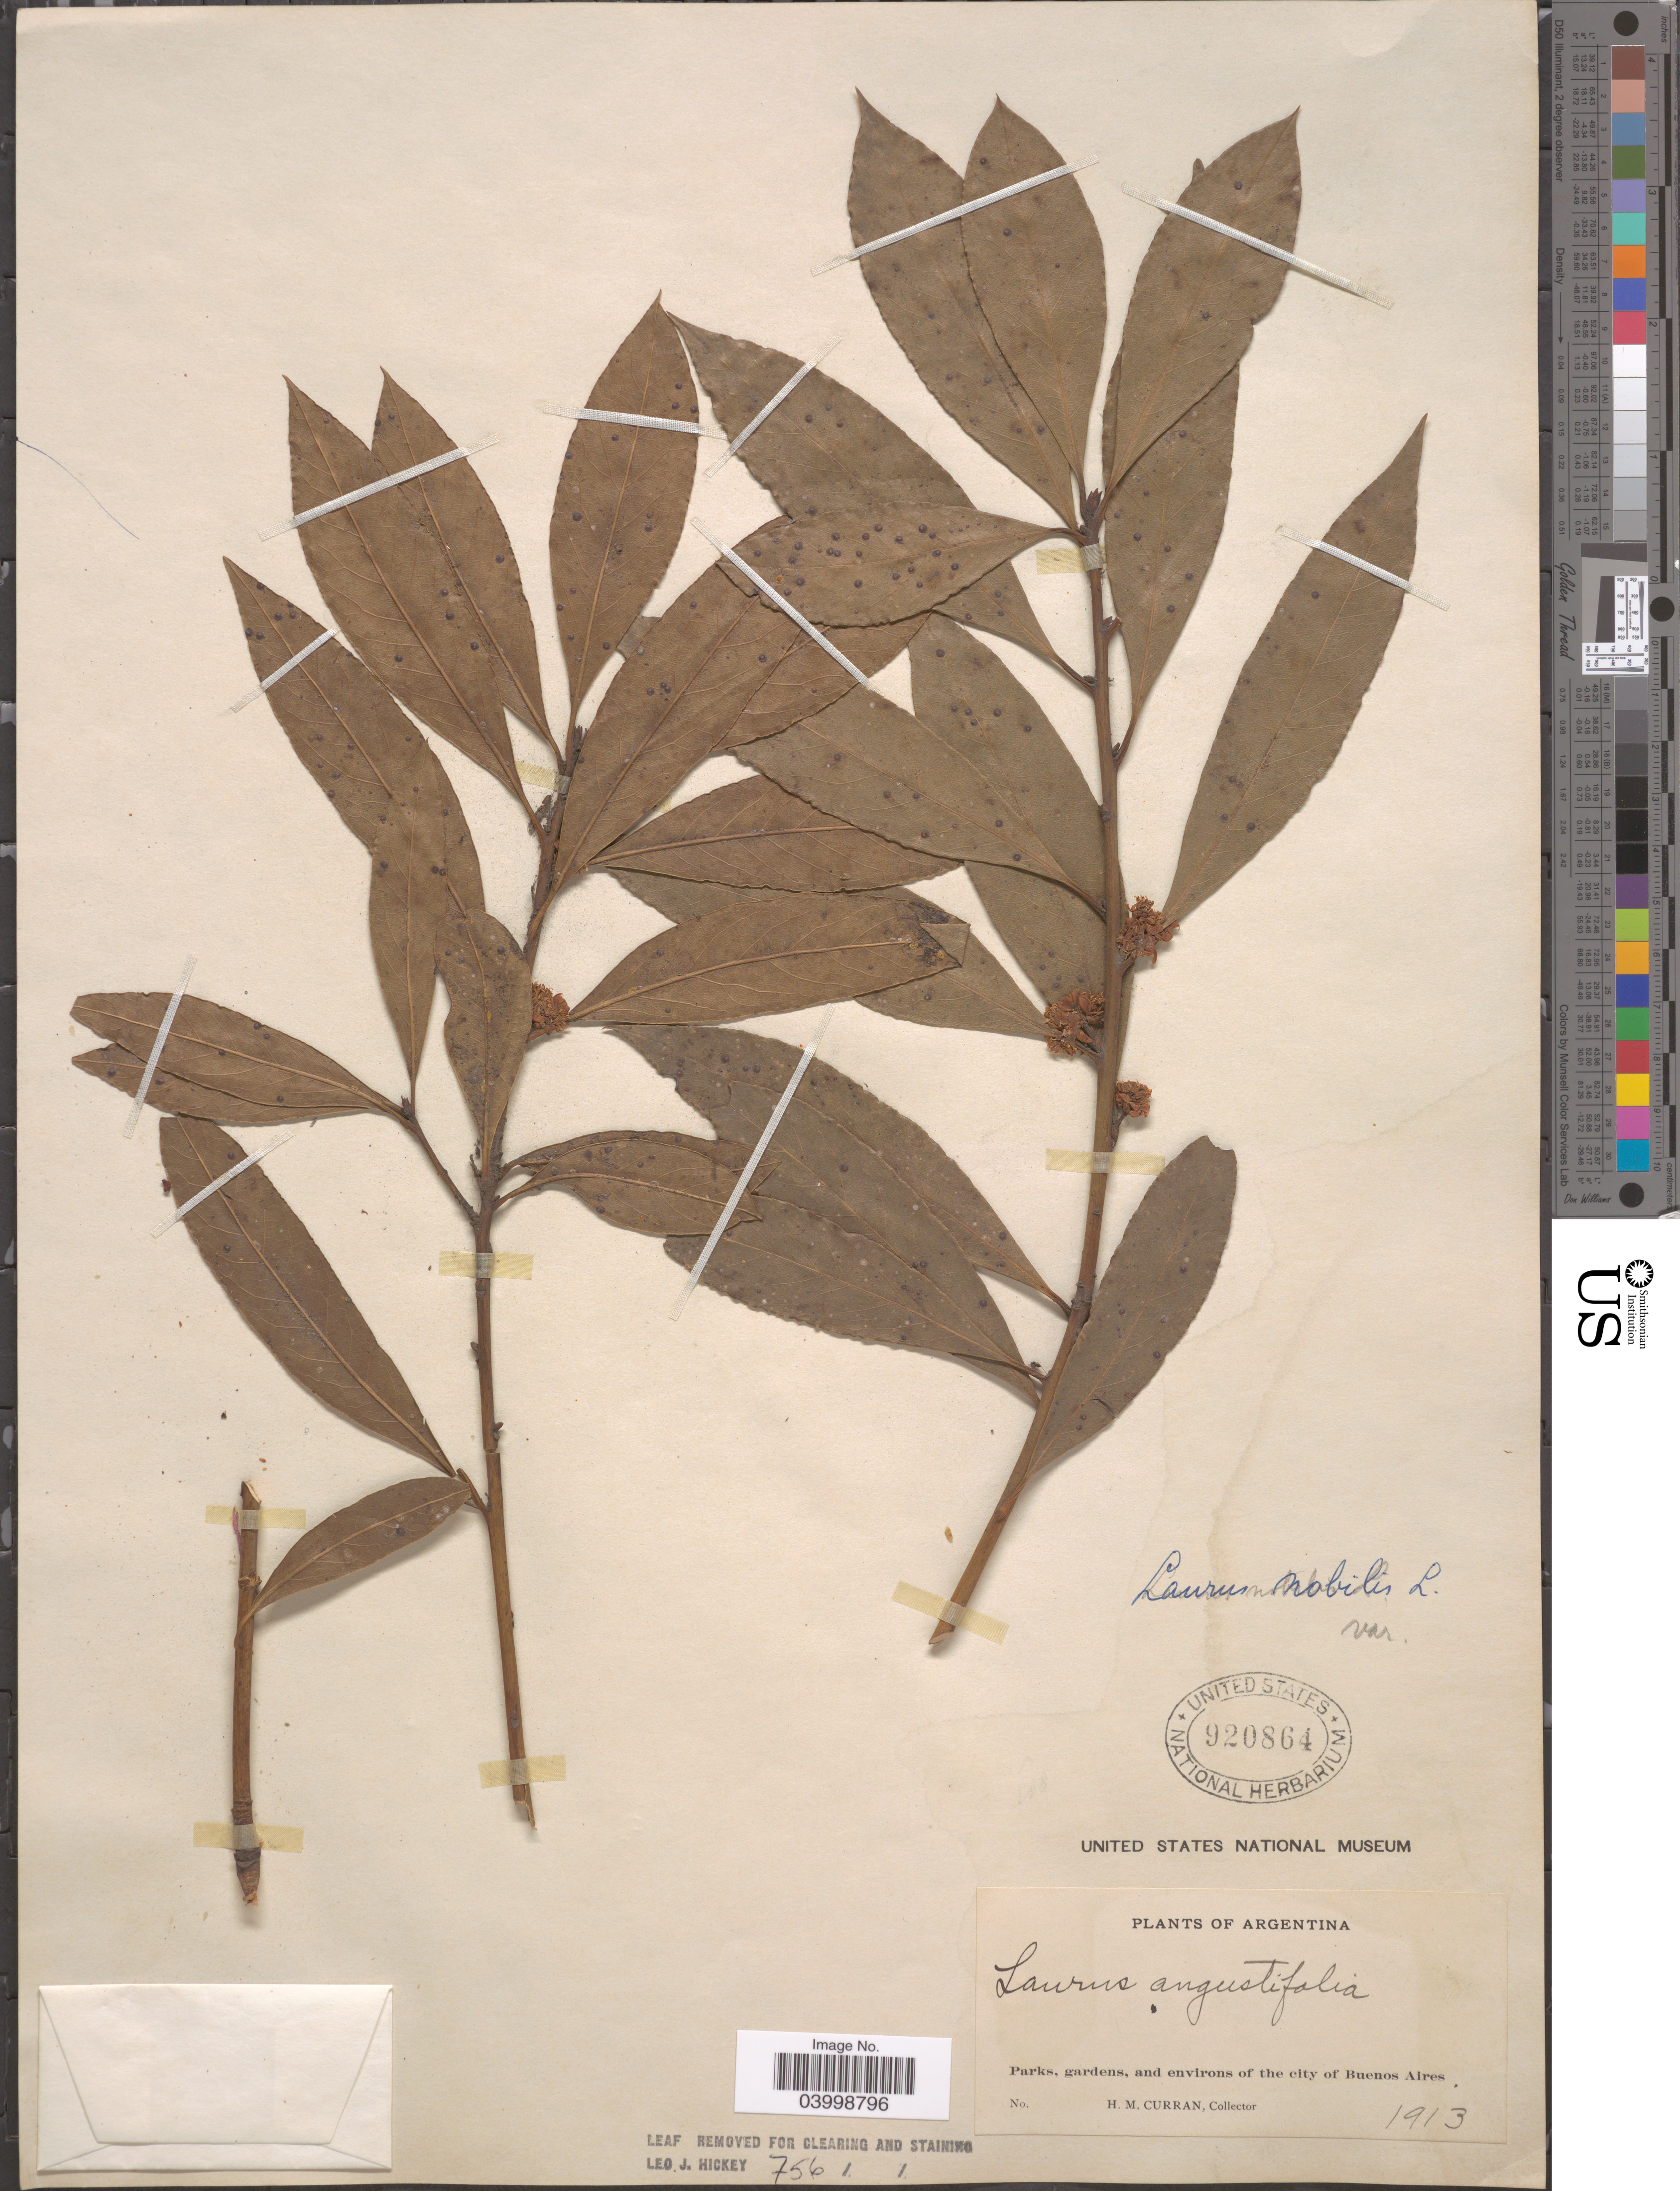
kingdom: Plantae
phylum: Tracheophyta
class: Magnoliopsida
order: Laurales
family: Lauraceae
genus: Laurus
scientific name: Laurus nobilis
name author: L.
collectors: H. M. Curran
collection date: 1913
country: Argentina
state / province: Buenos Aires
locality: Parks, gardens, and environs of the city of Buenos Aires.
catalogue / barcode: US 920864